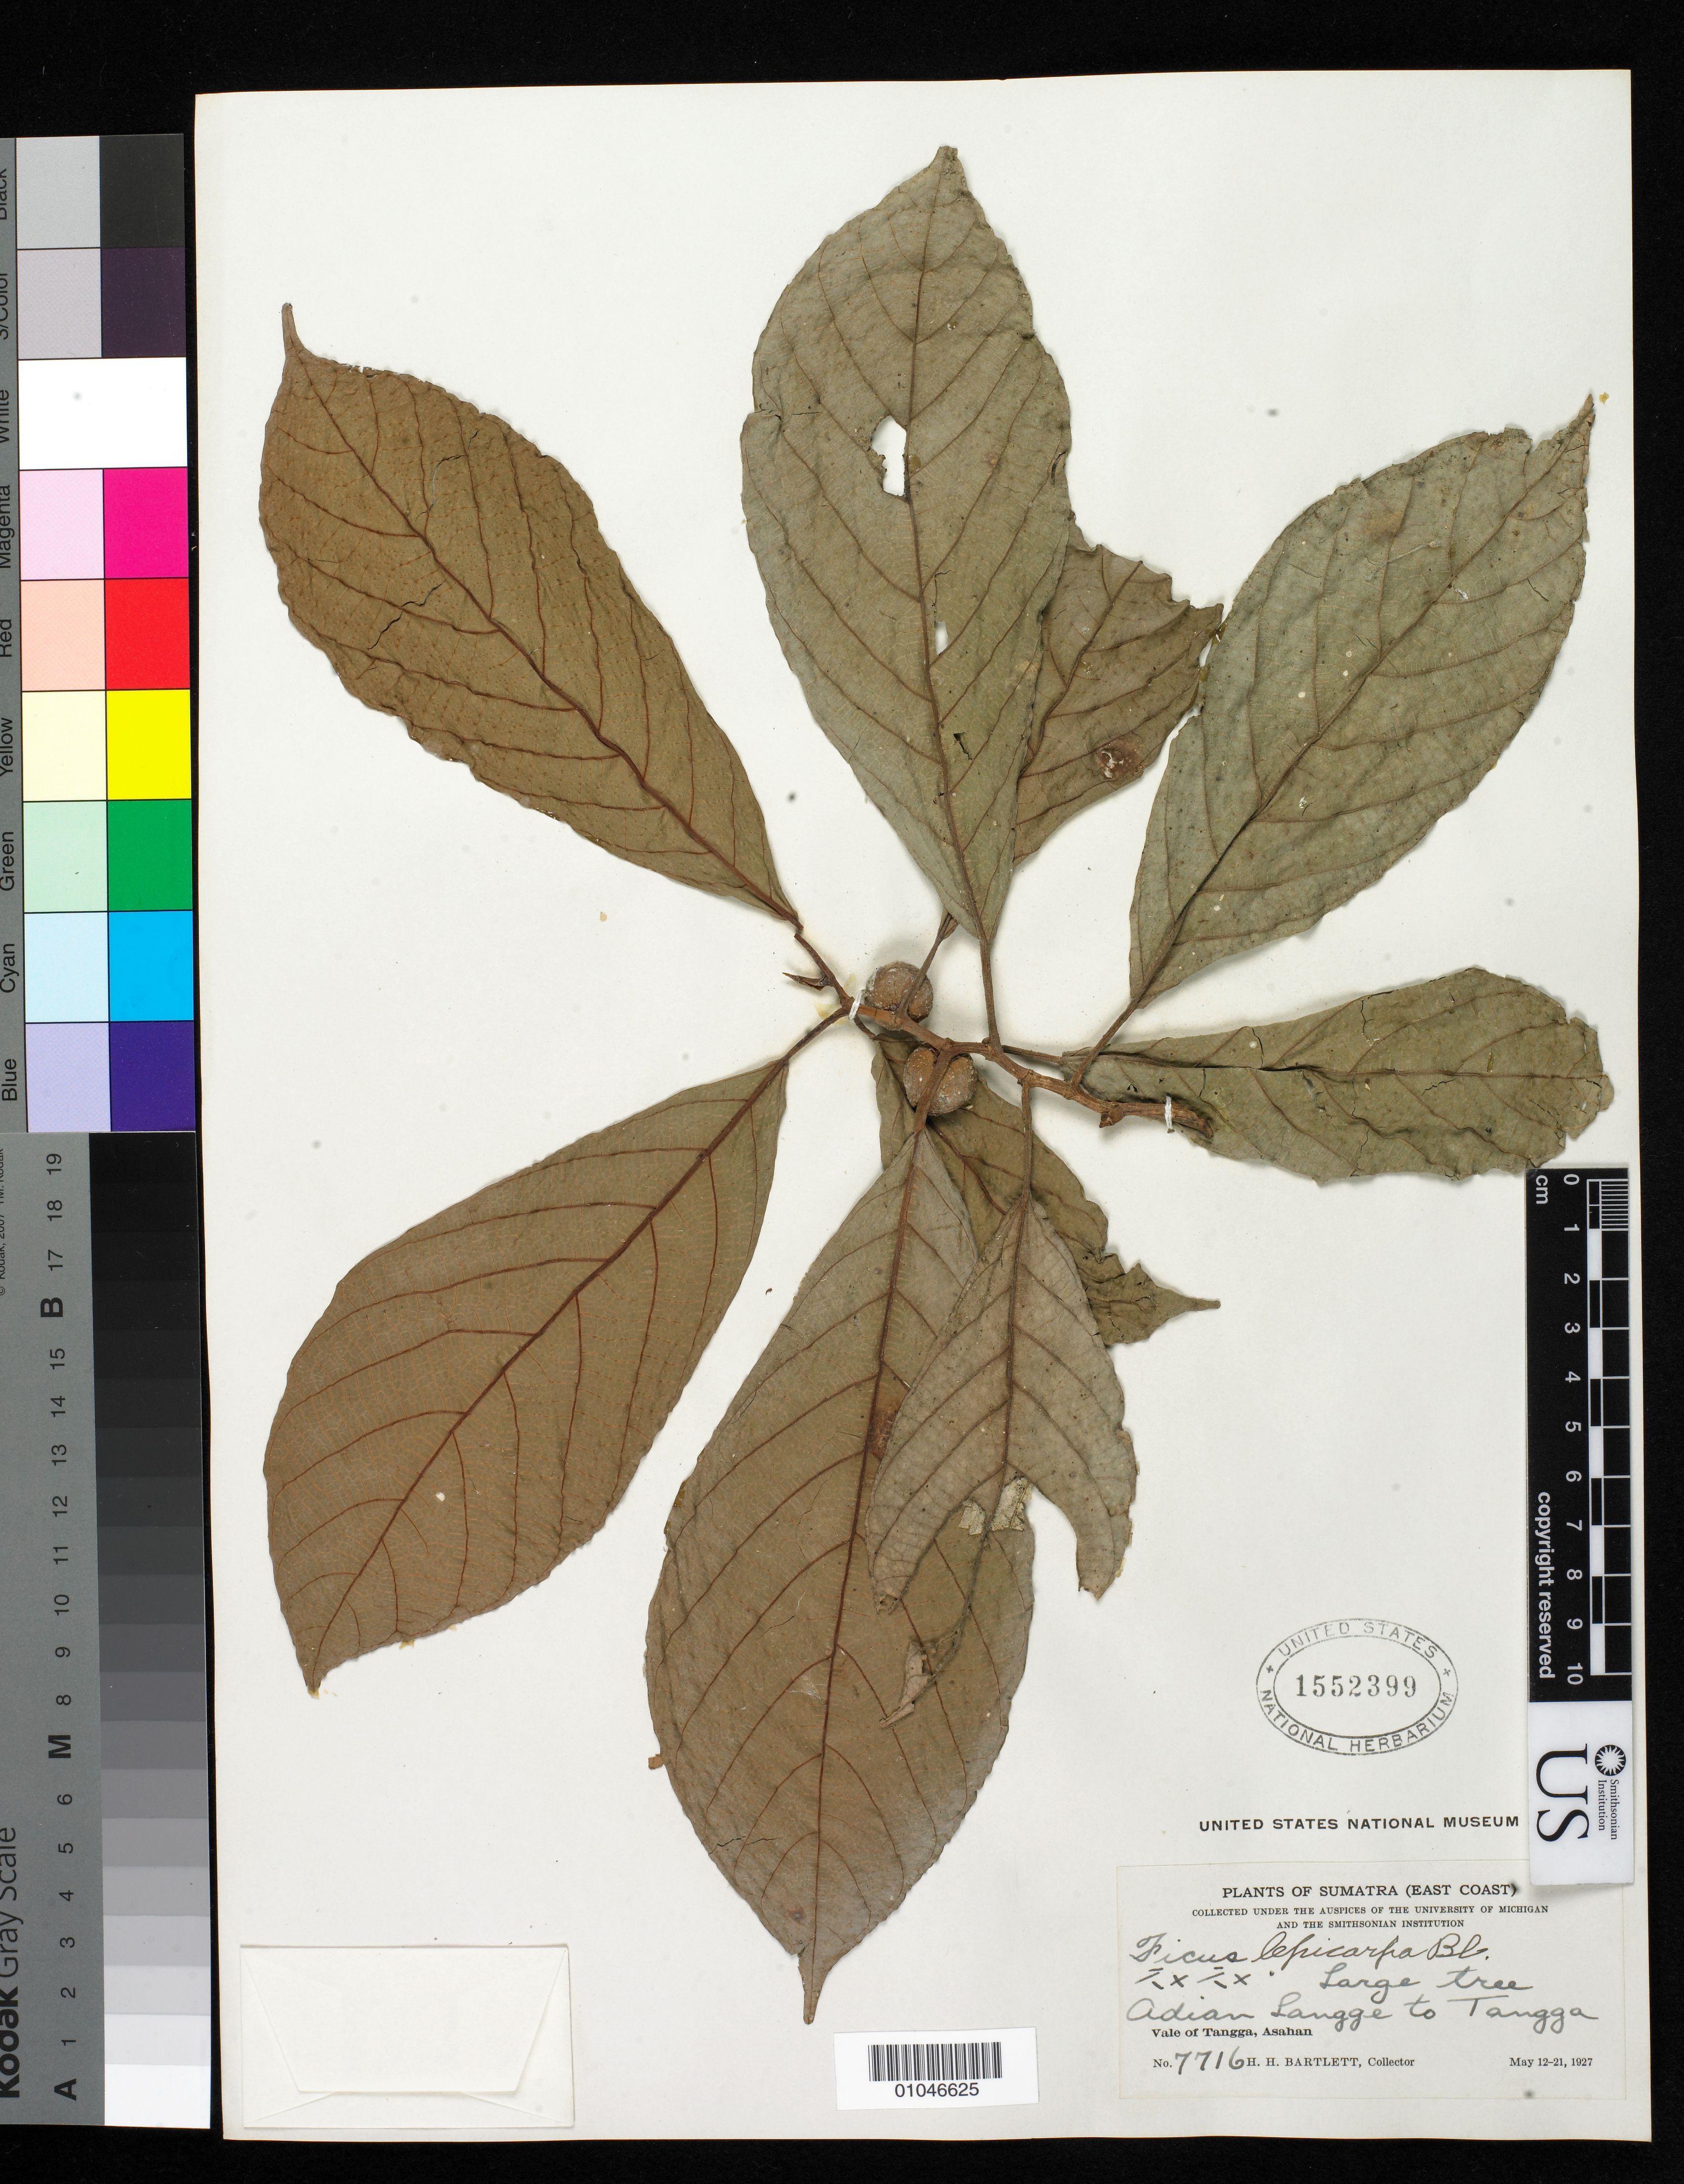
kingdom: Plantae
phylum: Tracheophyta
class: Magnoliopsida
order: Rosales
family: Moraceae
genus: Ficus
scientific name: Ficus lepicarpa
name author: Blume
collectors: H. H. Bartlett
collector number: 7716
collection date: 1927-05-12/1927-05-21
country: Indonesia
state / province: Sumatra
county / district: Sumatera Utara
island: Sumatra I.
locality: (East Coast) Vale of Tangga- Adian Langge to Tangga, Asahan, Sumatra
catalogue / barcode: US 1552399